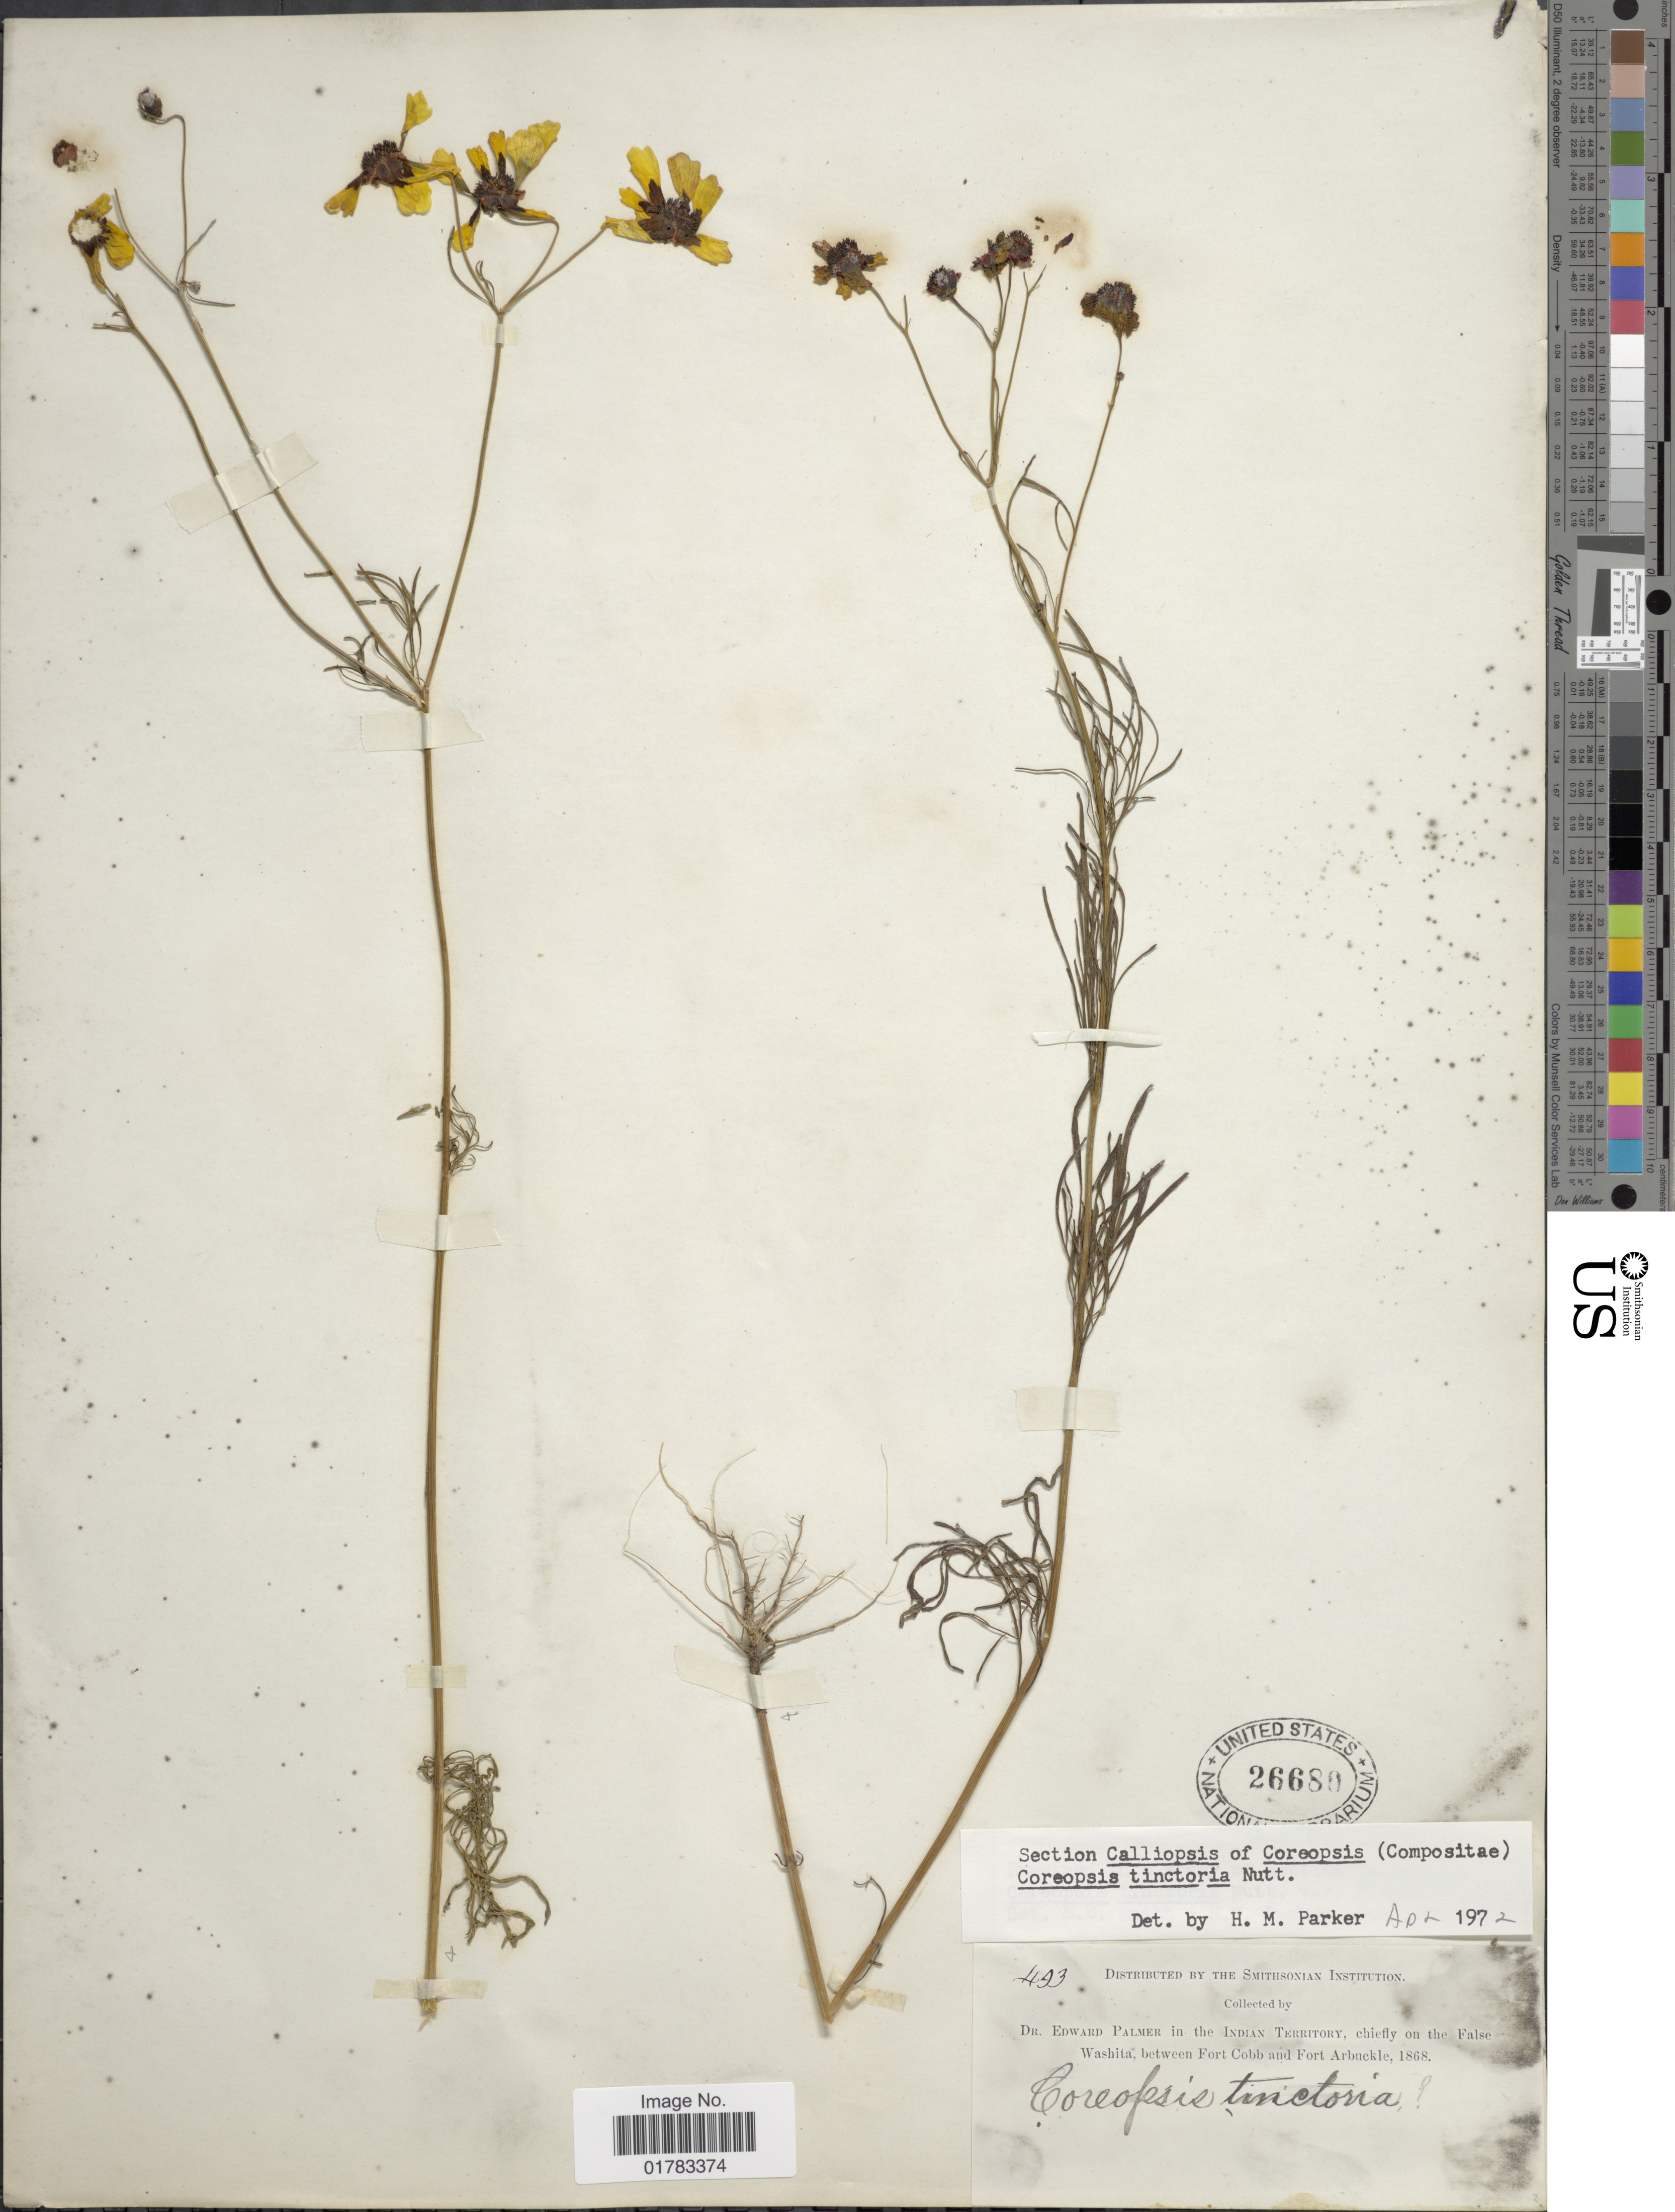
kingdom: Plantae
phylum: Tracheophyta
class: Magnoliopsida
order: Asterales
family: Asteraceae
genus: Coreopsis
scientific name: Coreopsis tinctoria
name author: Nutt.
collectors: E. Palmer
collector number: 493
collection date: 1868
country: United States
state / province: Oklahoma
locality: IndianTerritory, chiefly on the False Washita, between Fort Cobb and Fort Arbuckle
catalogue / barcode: US 26680